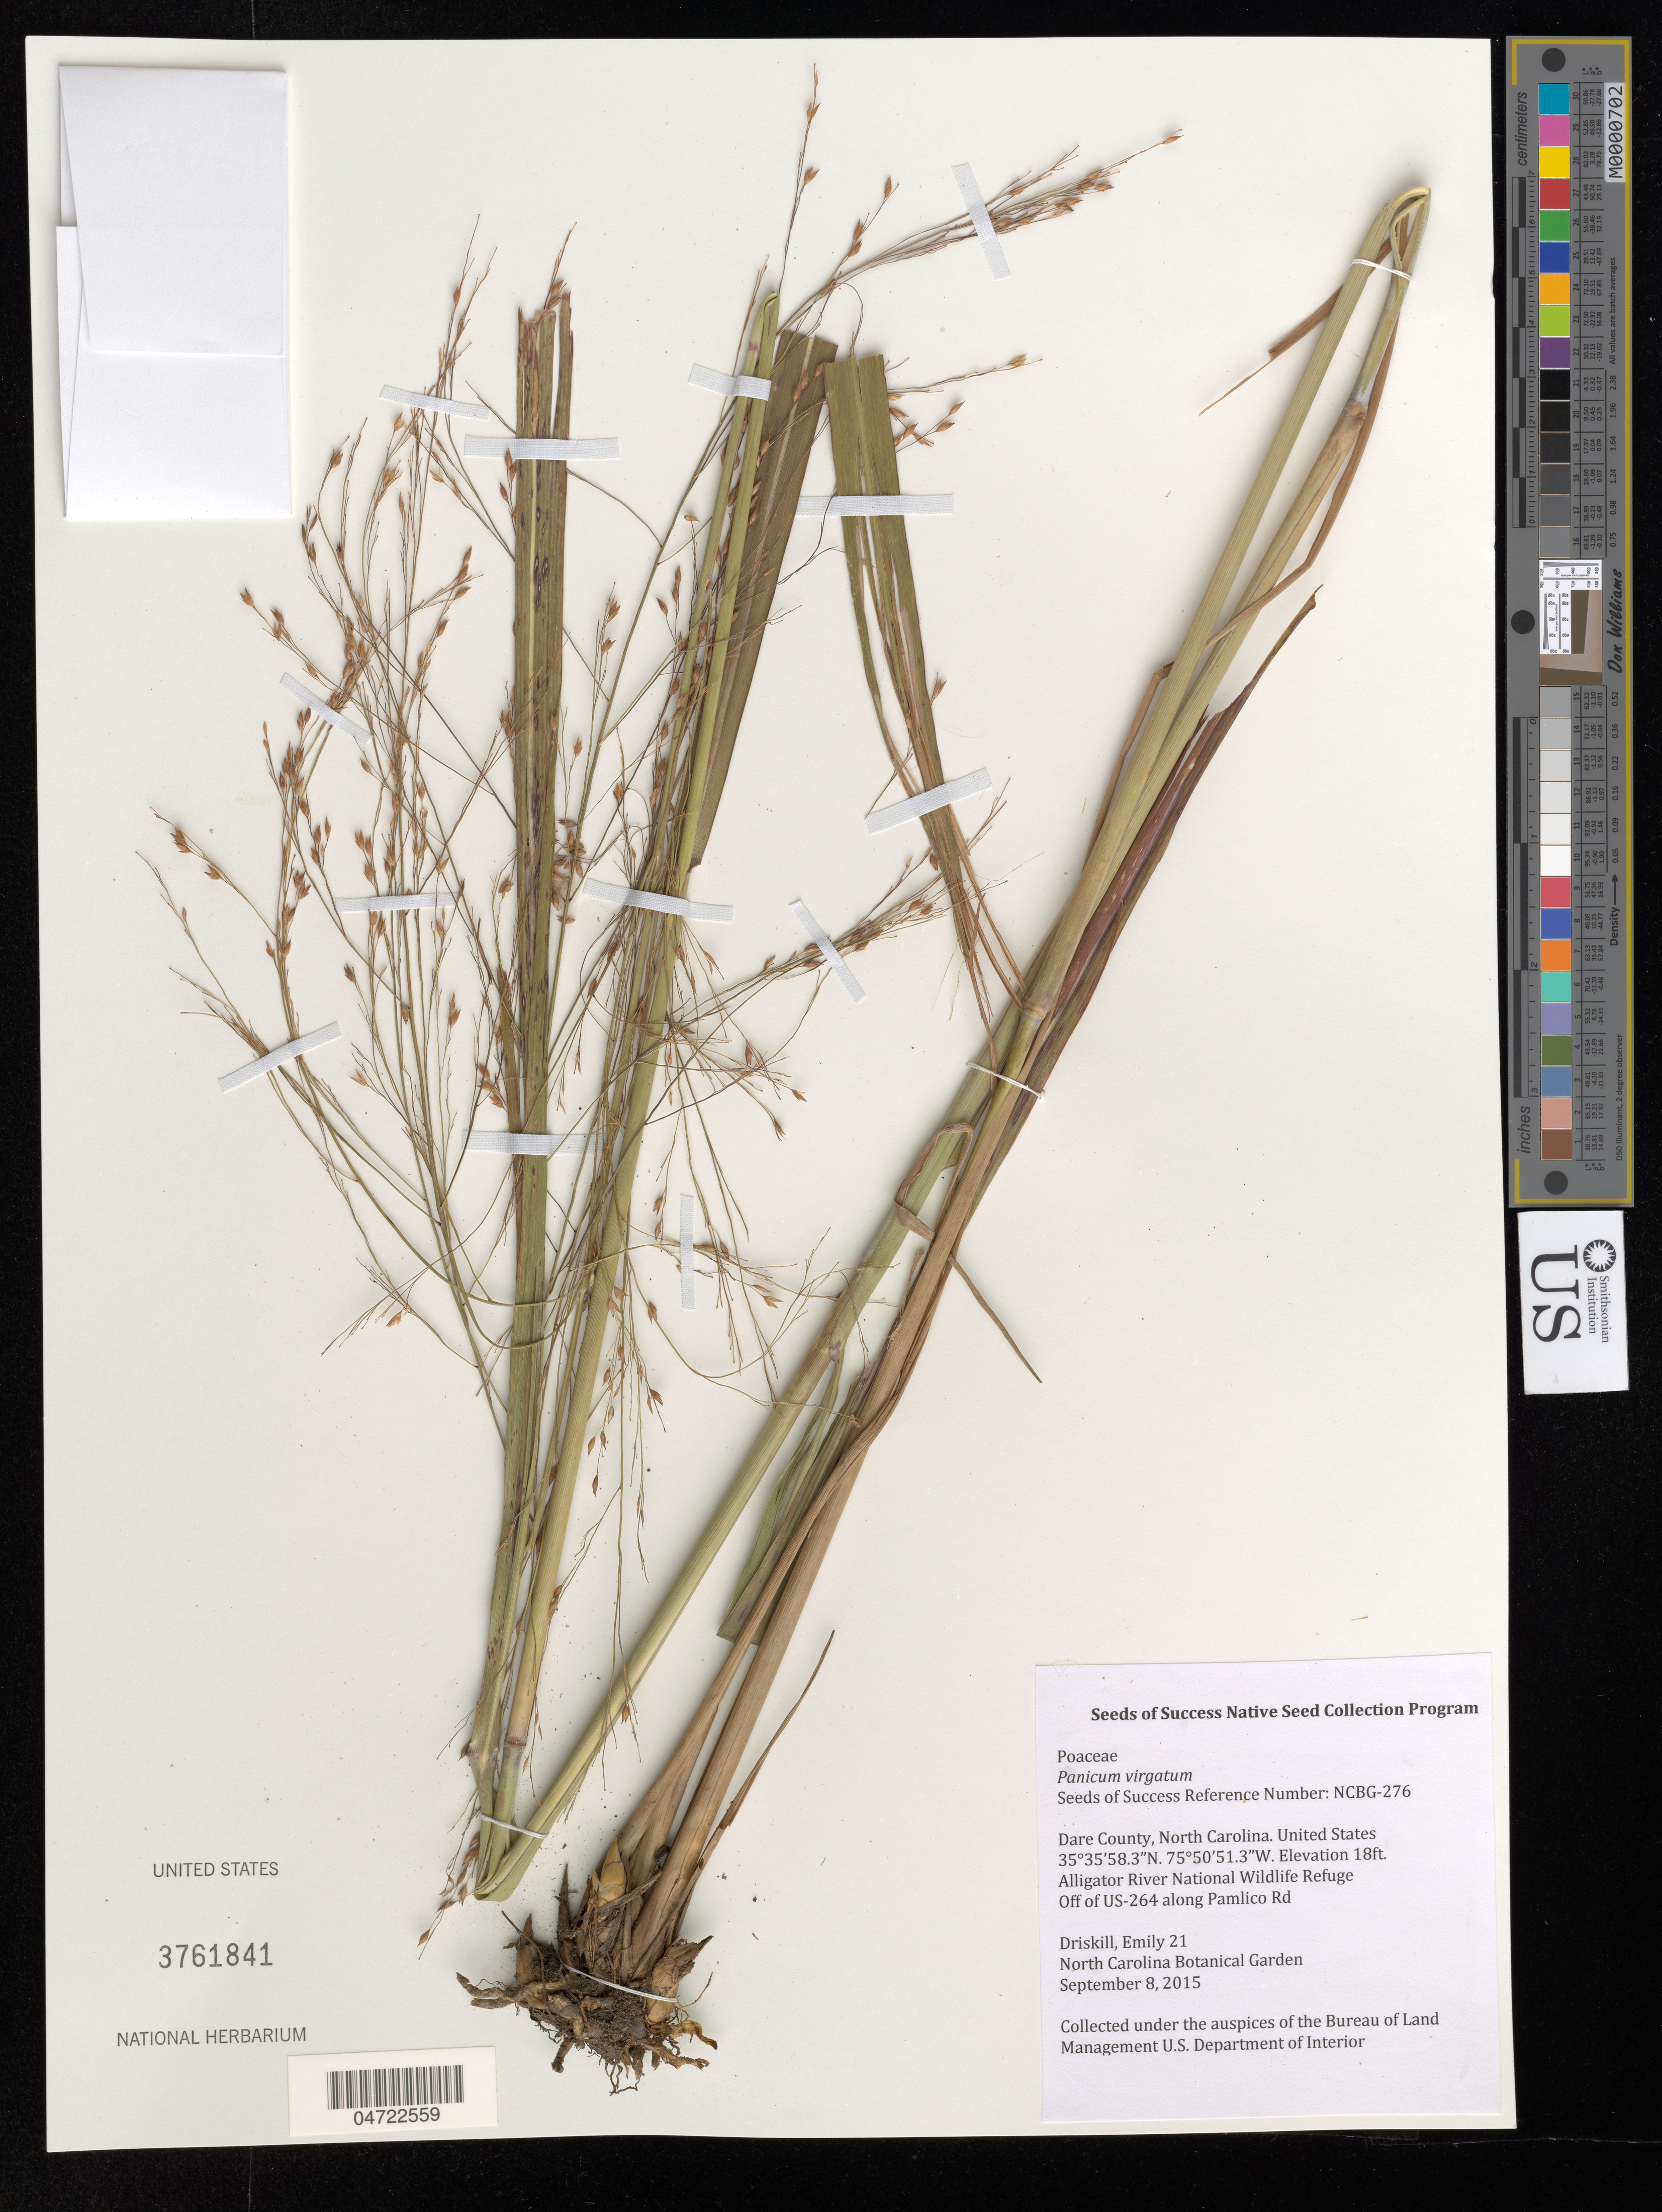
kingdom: Plantae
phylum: Tracheophyta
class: Liliopsida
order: Poales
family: Poaceae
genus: Panicum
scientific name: Panicum virgatum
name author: L.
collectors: E. Driskill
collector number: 21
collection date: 2015-09-08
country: United States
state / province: North Carolina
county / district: Dare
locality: Dare County. Alligator River National Wildlife Refuge. Off of US-264 along Pamlico Rd.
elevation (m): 5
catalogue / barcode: US 3761841